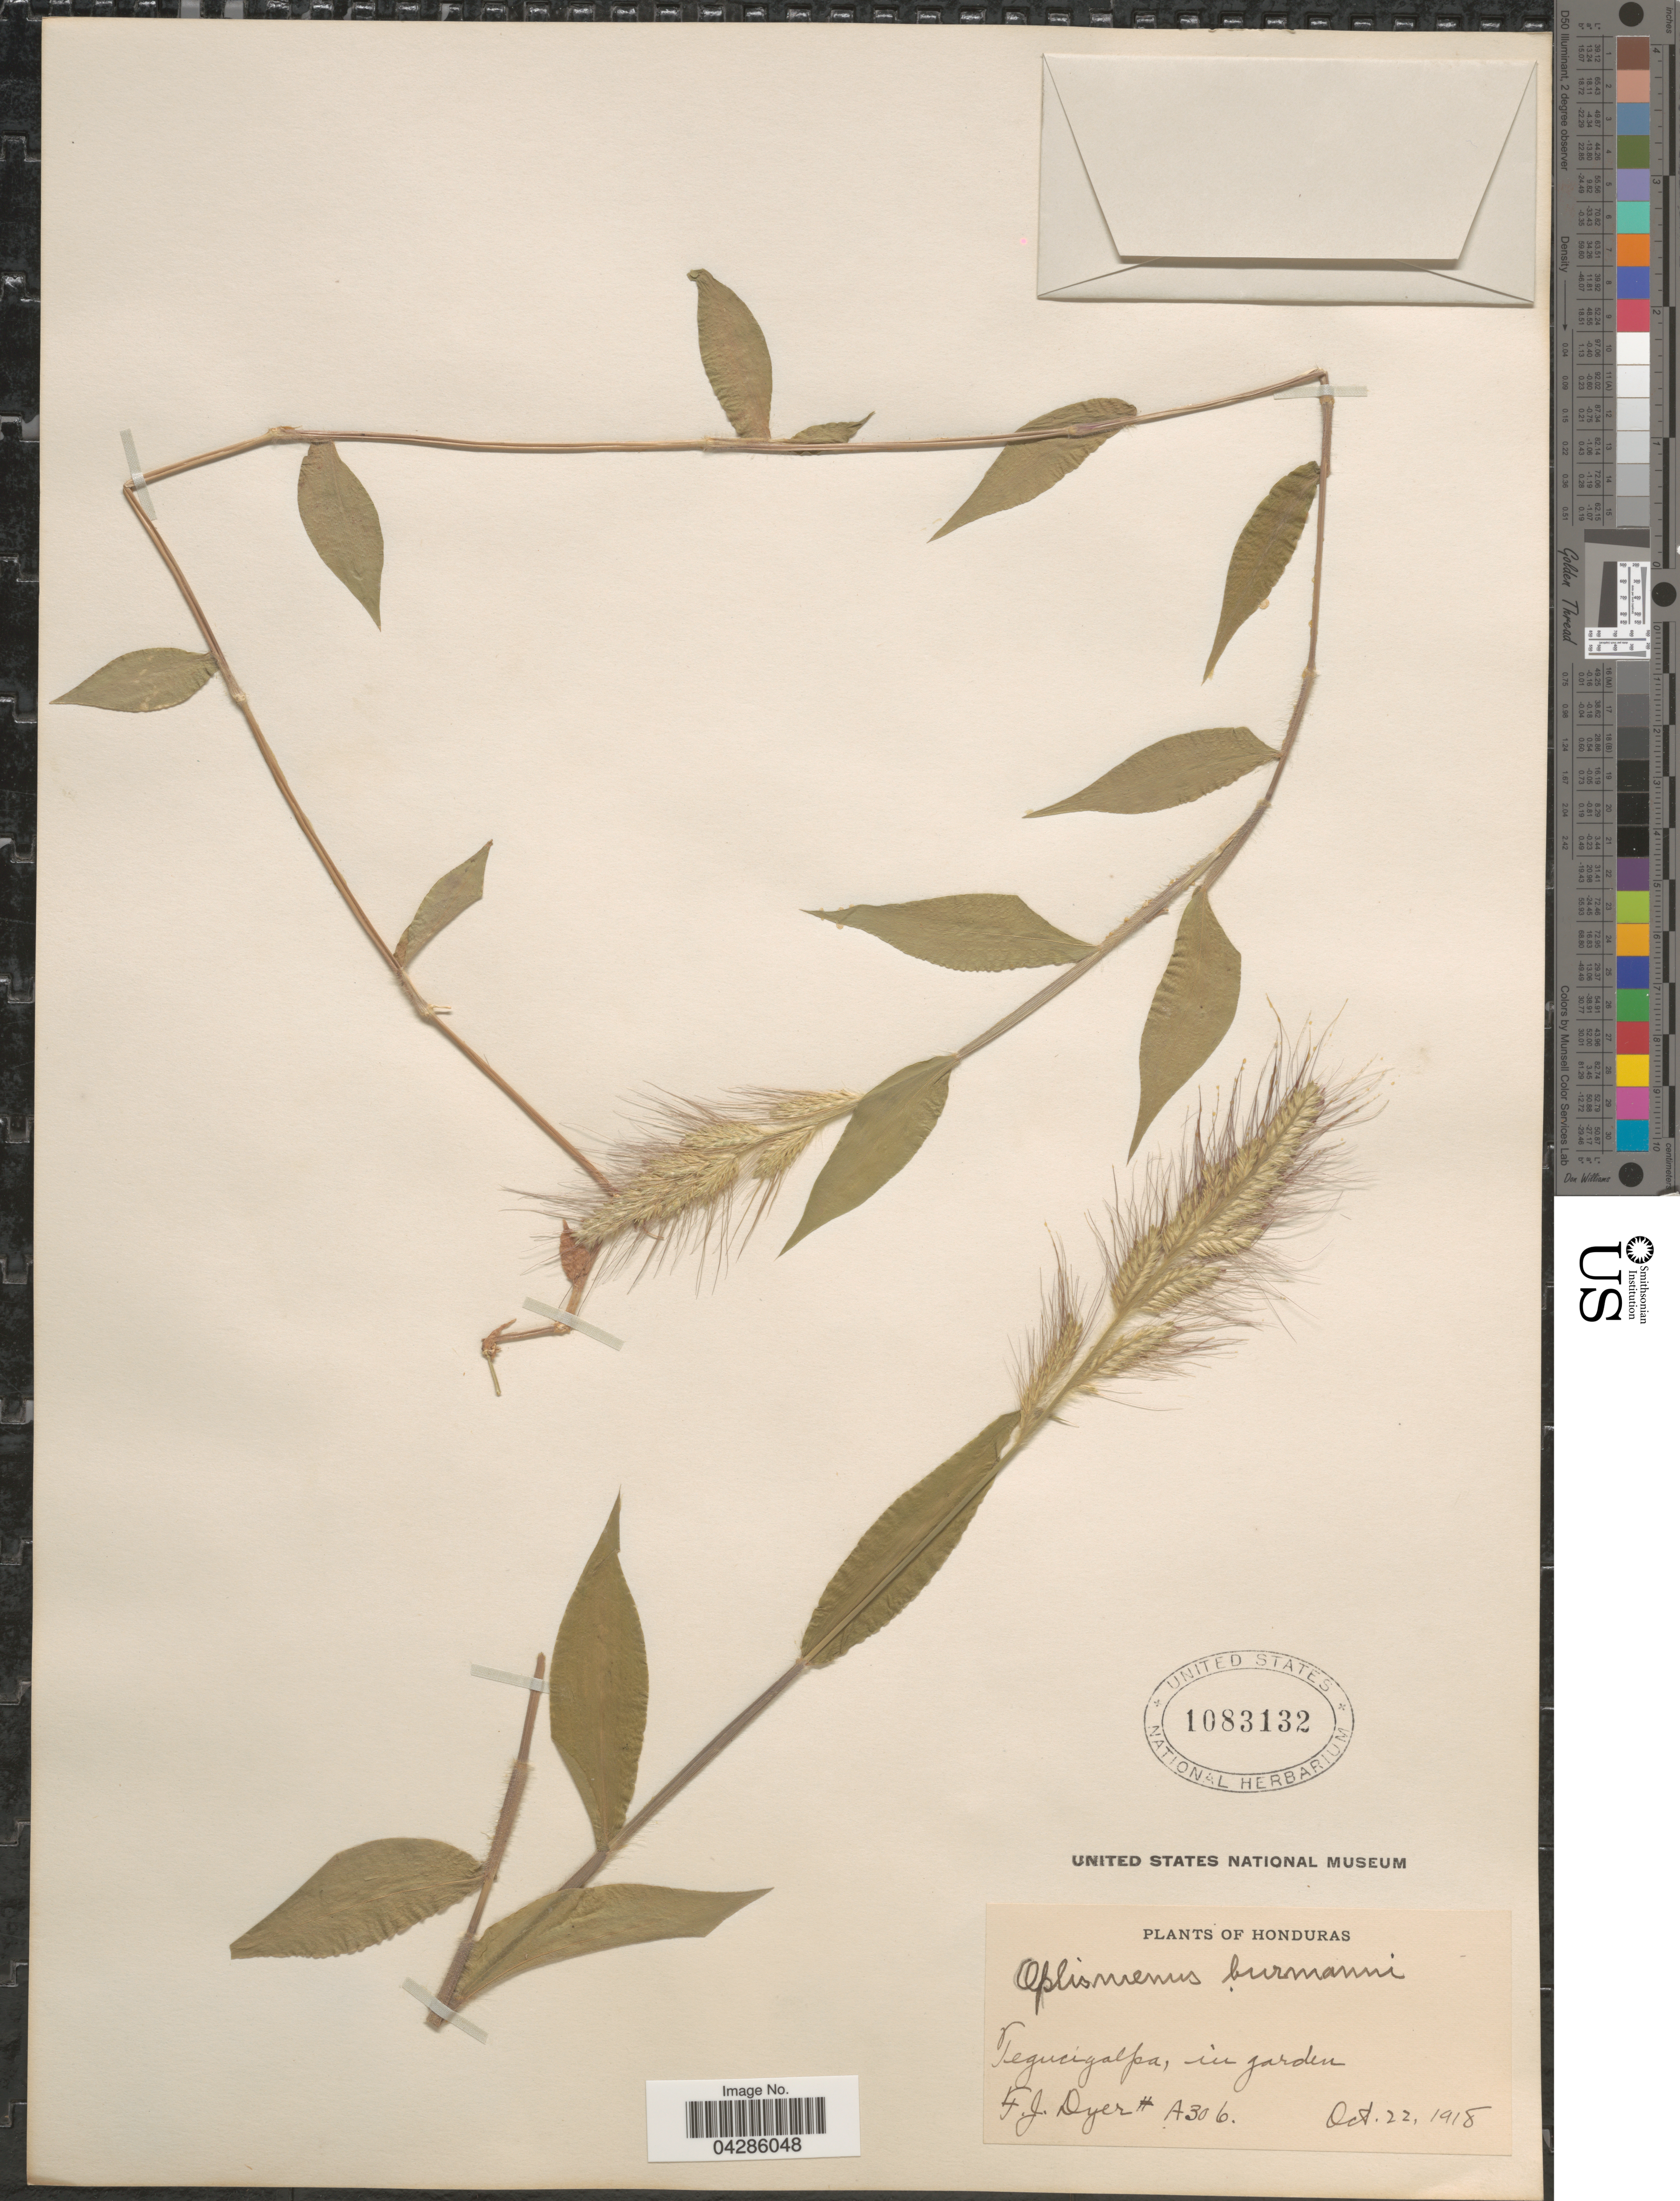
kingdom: Plantae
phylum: Tracheophyta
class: Liliopsida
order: Poales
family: Poaceae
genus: Oplismenus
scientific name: Oplismenus burmannii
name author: (Retz.) P. Beauv.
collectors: F. J. Dyer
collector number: A306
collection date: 1918-10-22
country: Honduras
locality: Tegucigalpa, in garden.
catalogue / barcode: US 1083132